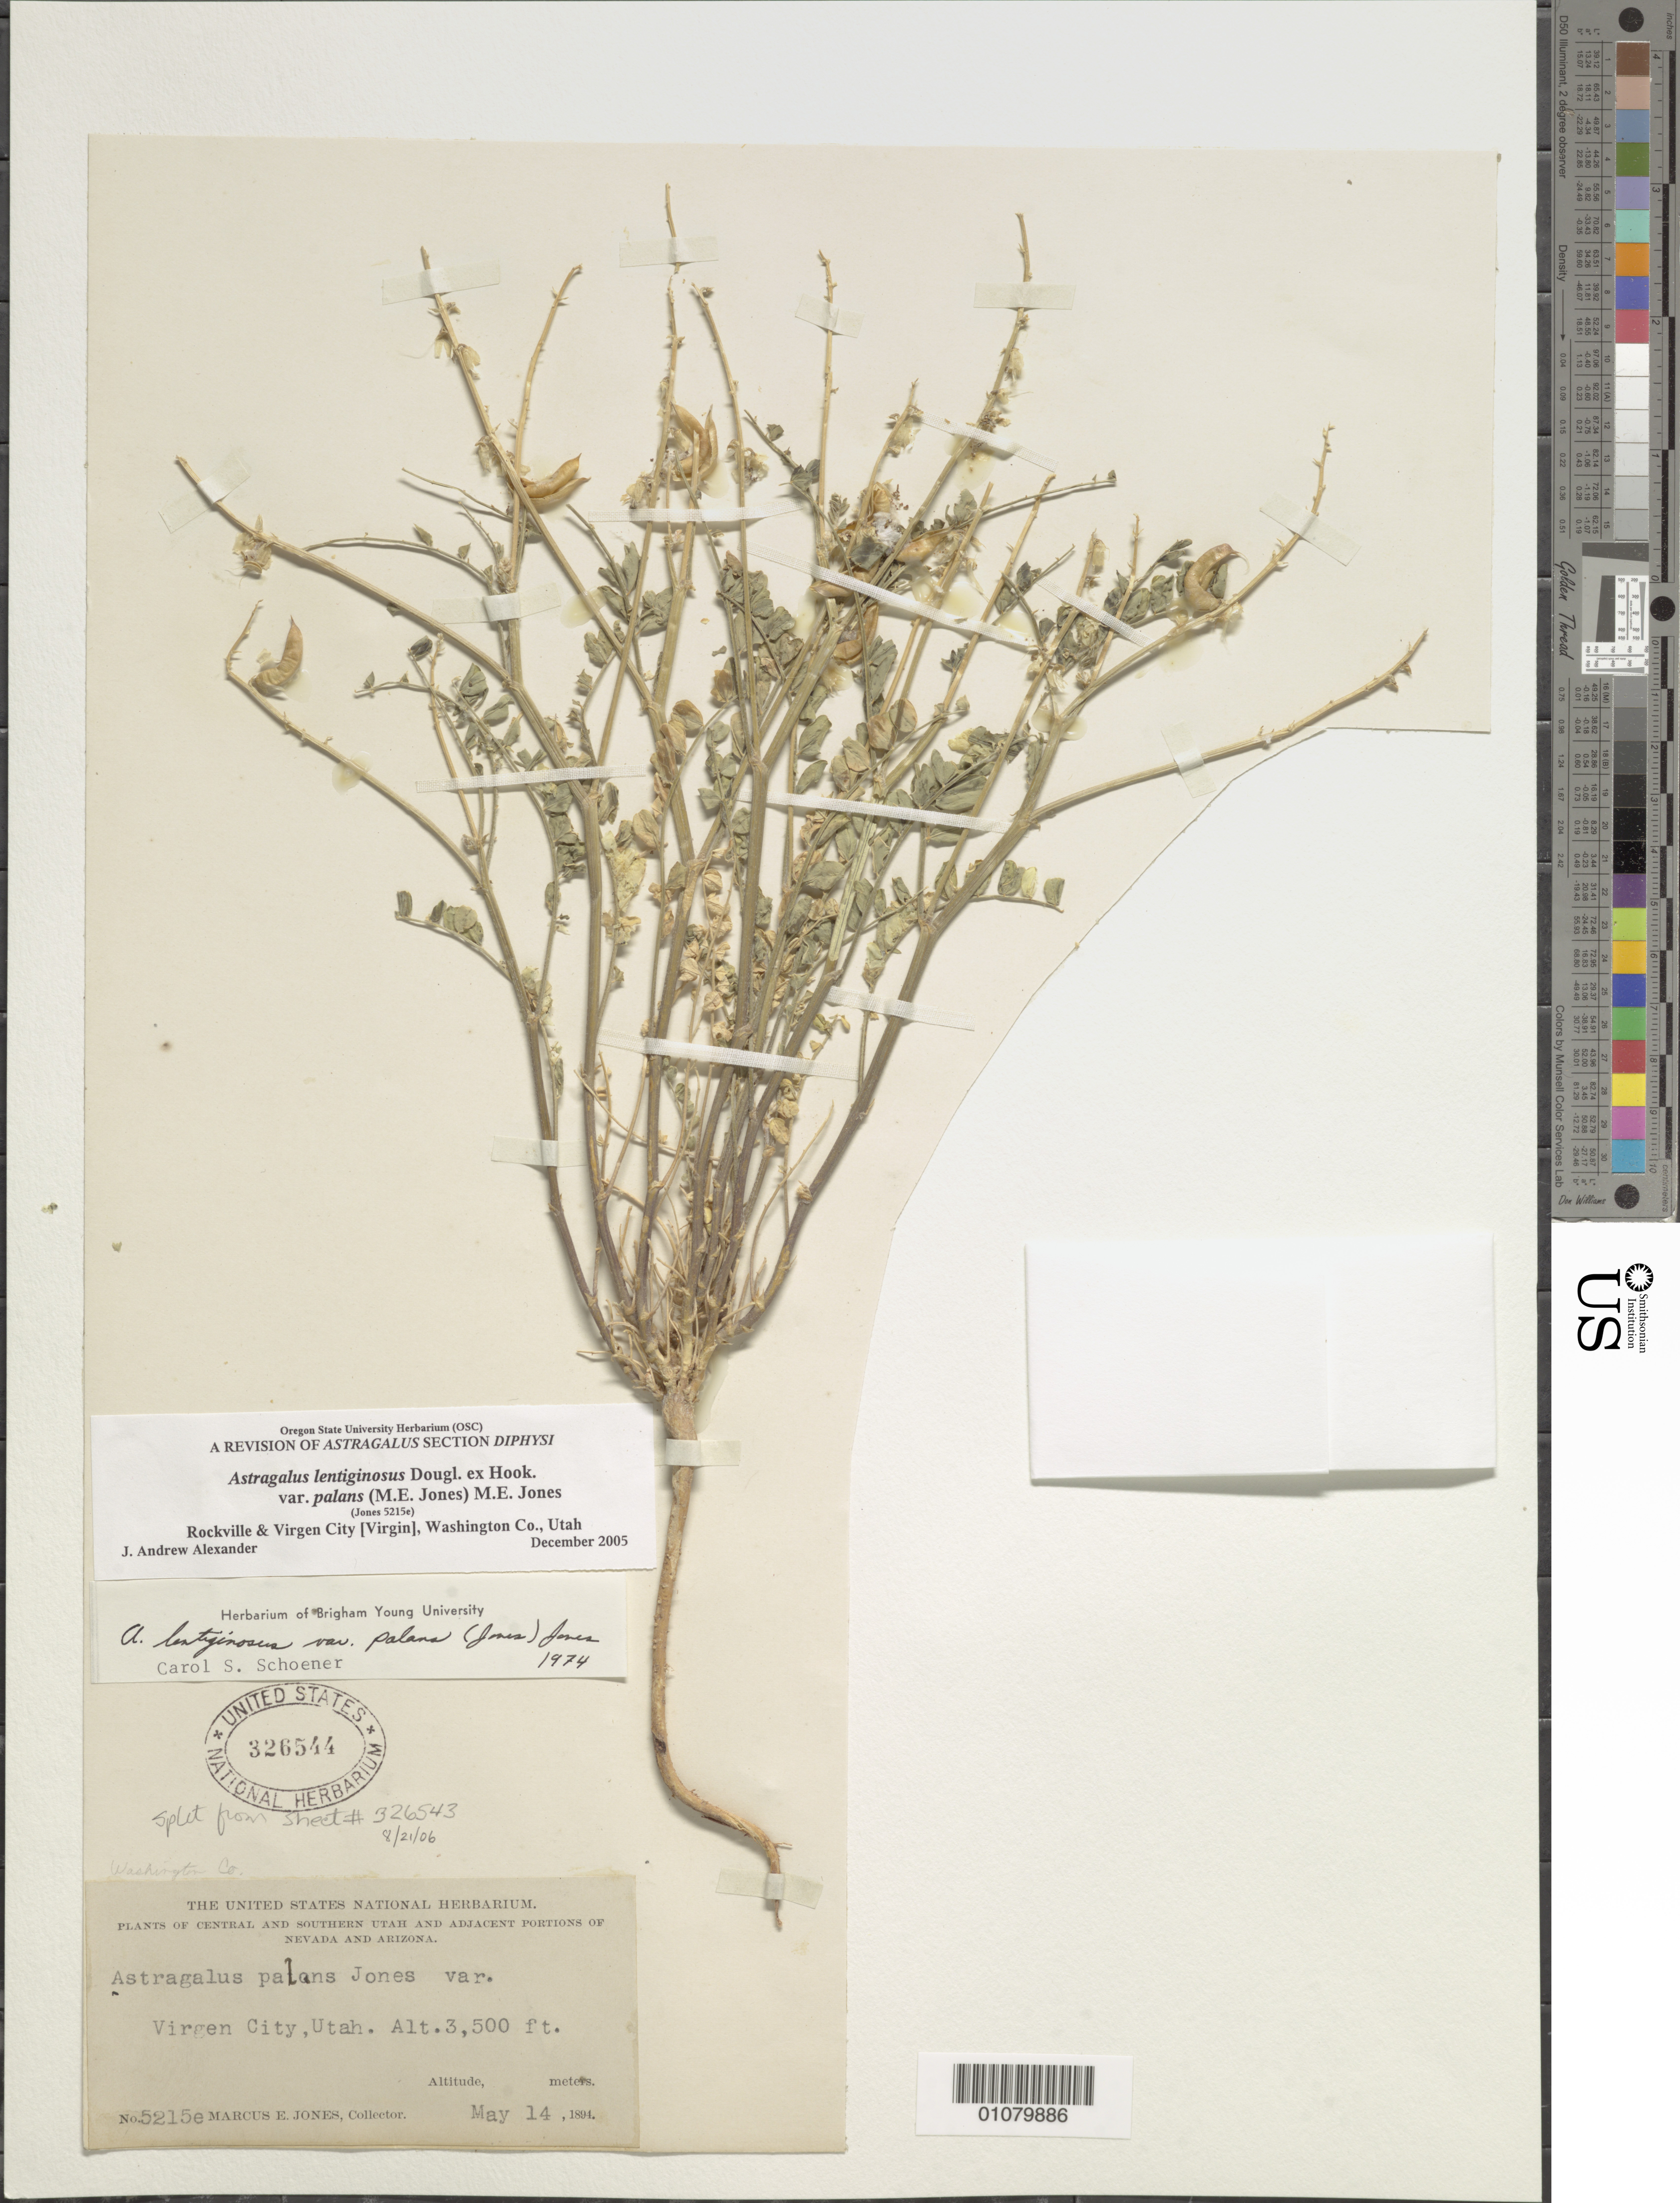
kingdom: Plantae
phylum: Tracheophyta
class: Magnoliopsida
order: Fabales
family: Fabaceae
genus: Astragalus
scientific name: Astragalus lentiginosus var. palans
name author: (M.E. Jones) M.E. Jones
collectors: M. E. Jones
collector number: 5215e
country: United States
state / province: Utah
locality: Virgen City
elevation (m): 1067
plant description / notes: Separated from sheet # 326543 coll. by M. E. Jones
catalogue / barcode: US 326544